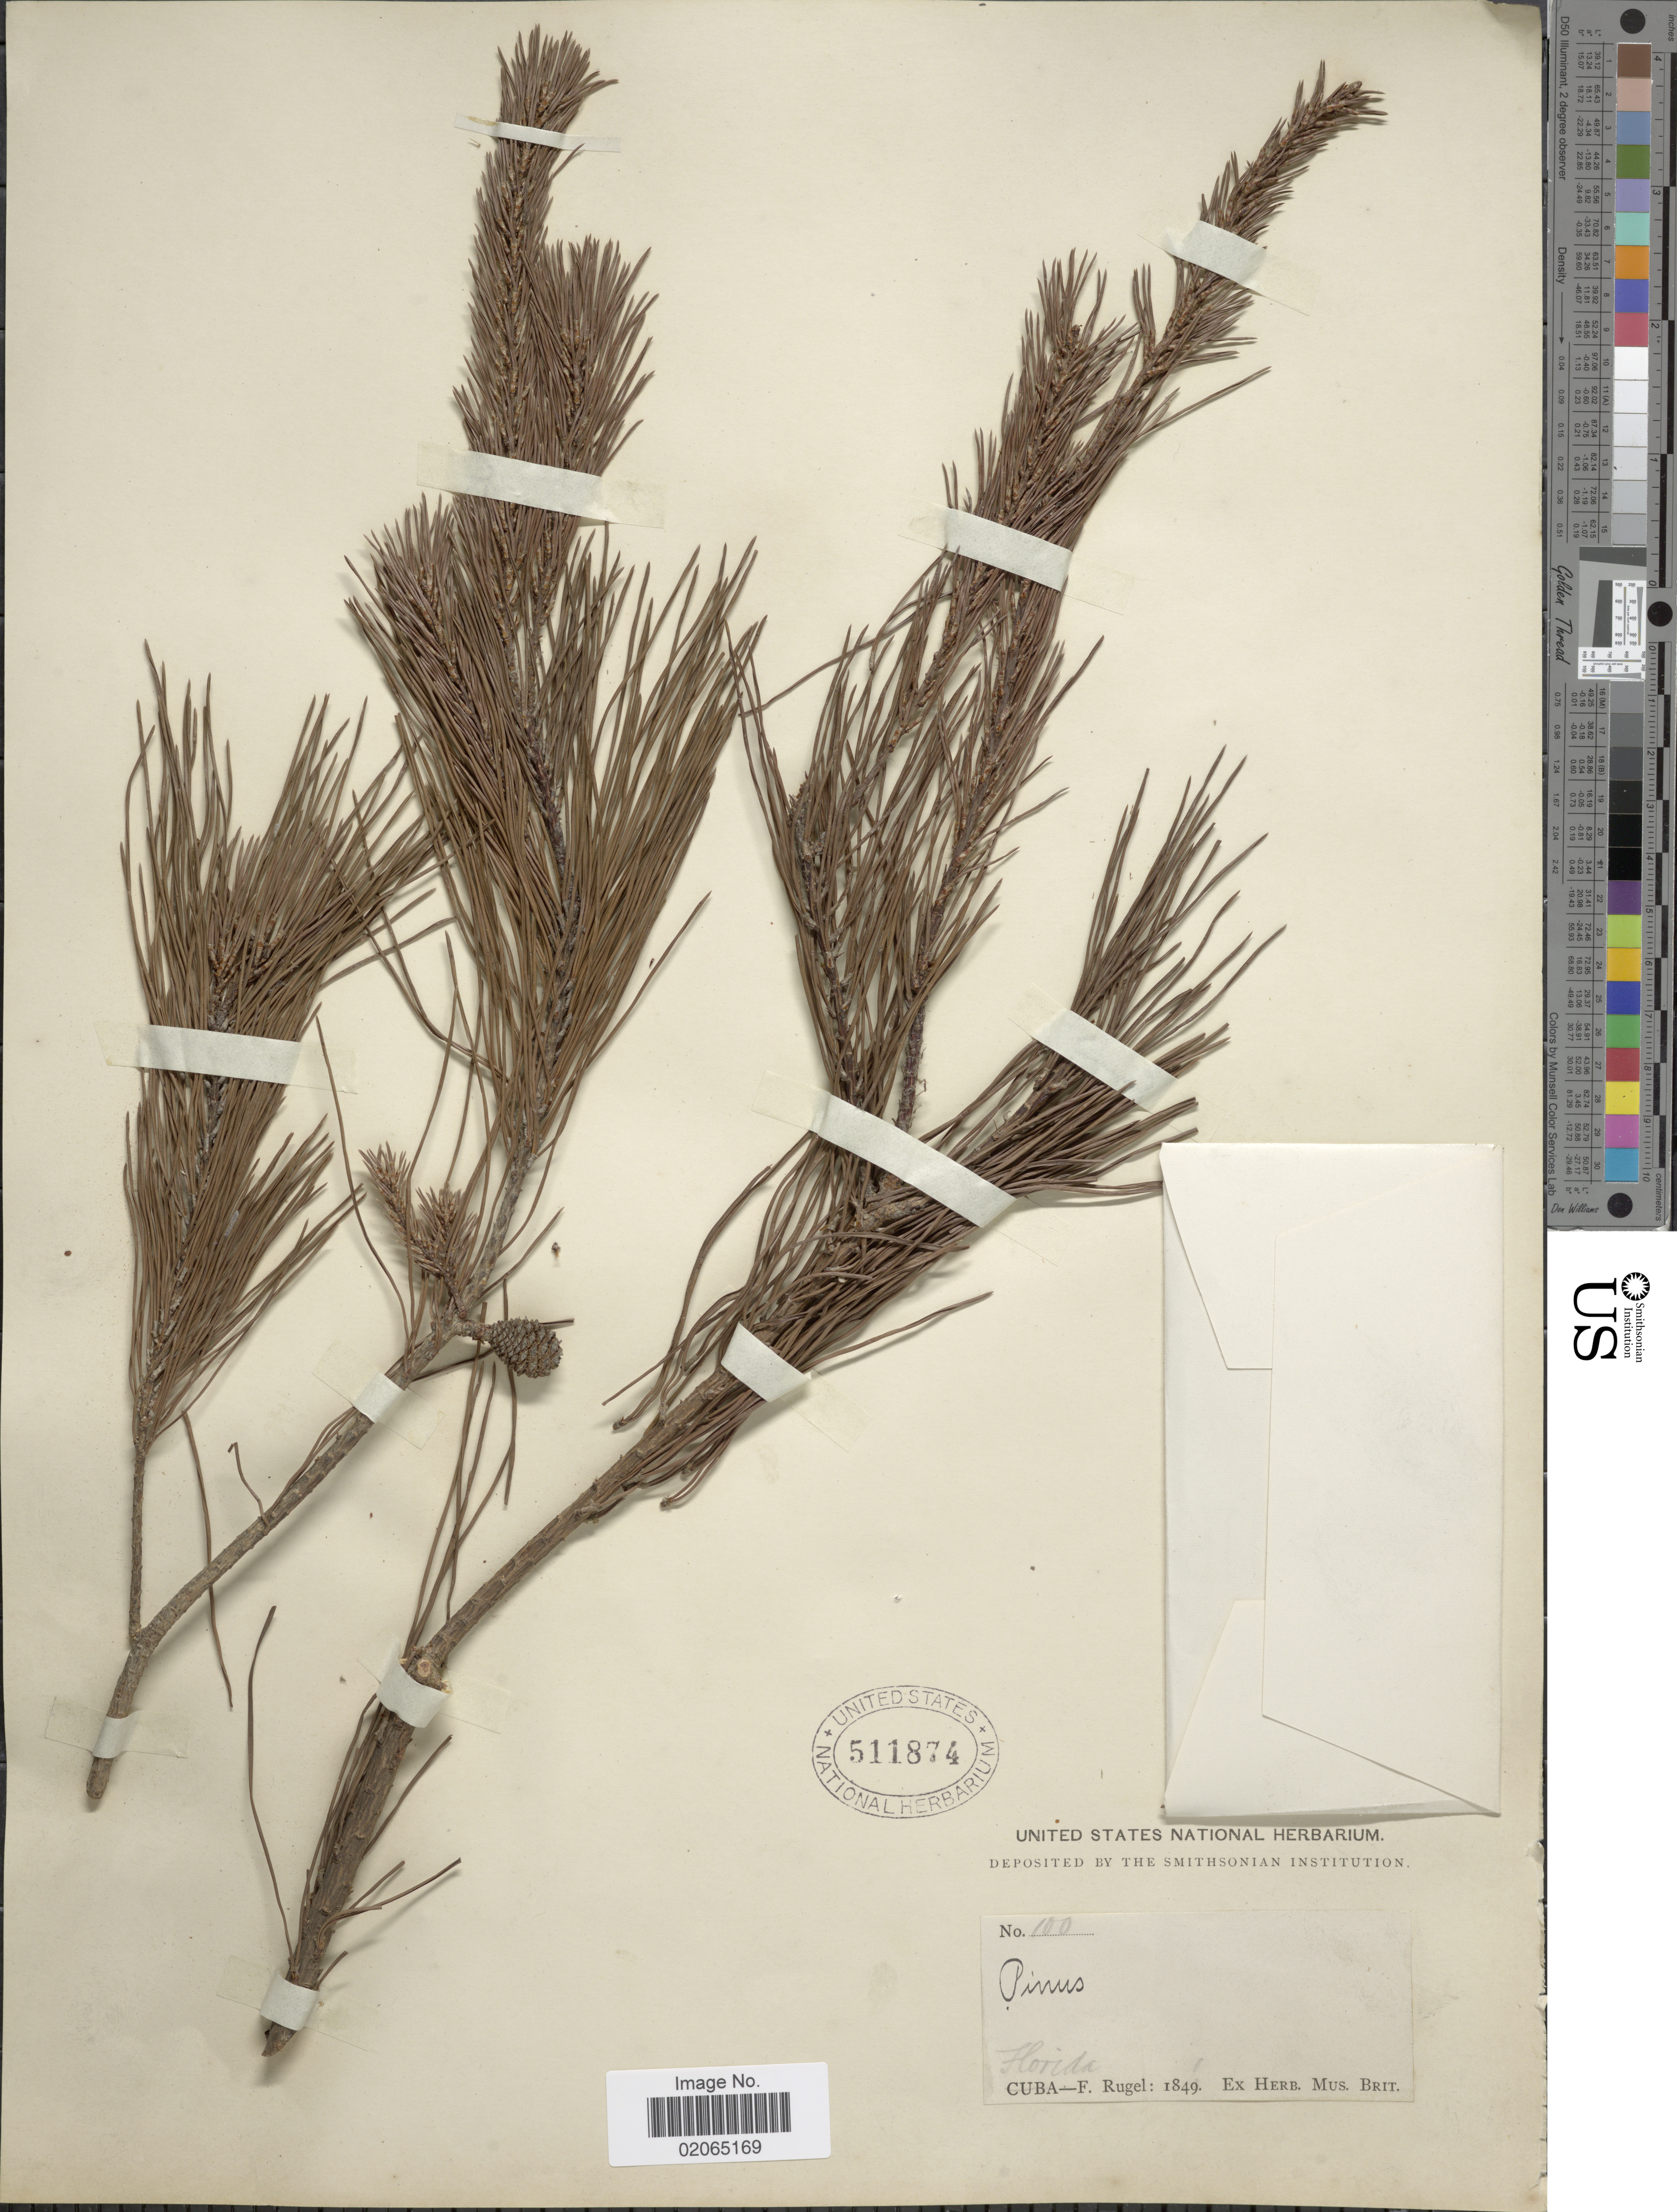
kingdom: Plantae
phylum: Tracheophyta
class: Pinopsida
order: Pinales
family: Pinaceae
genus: Pinus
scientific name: Pinus sp.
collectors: F. Rugel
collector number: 100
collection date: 1849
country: United States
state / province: Florida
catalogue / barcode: US 511874